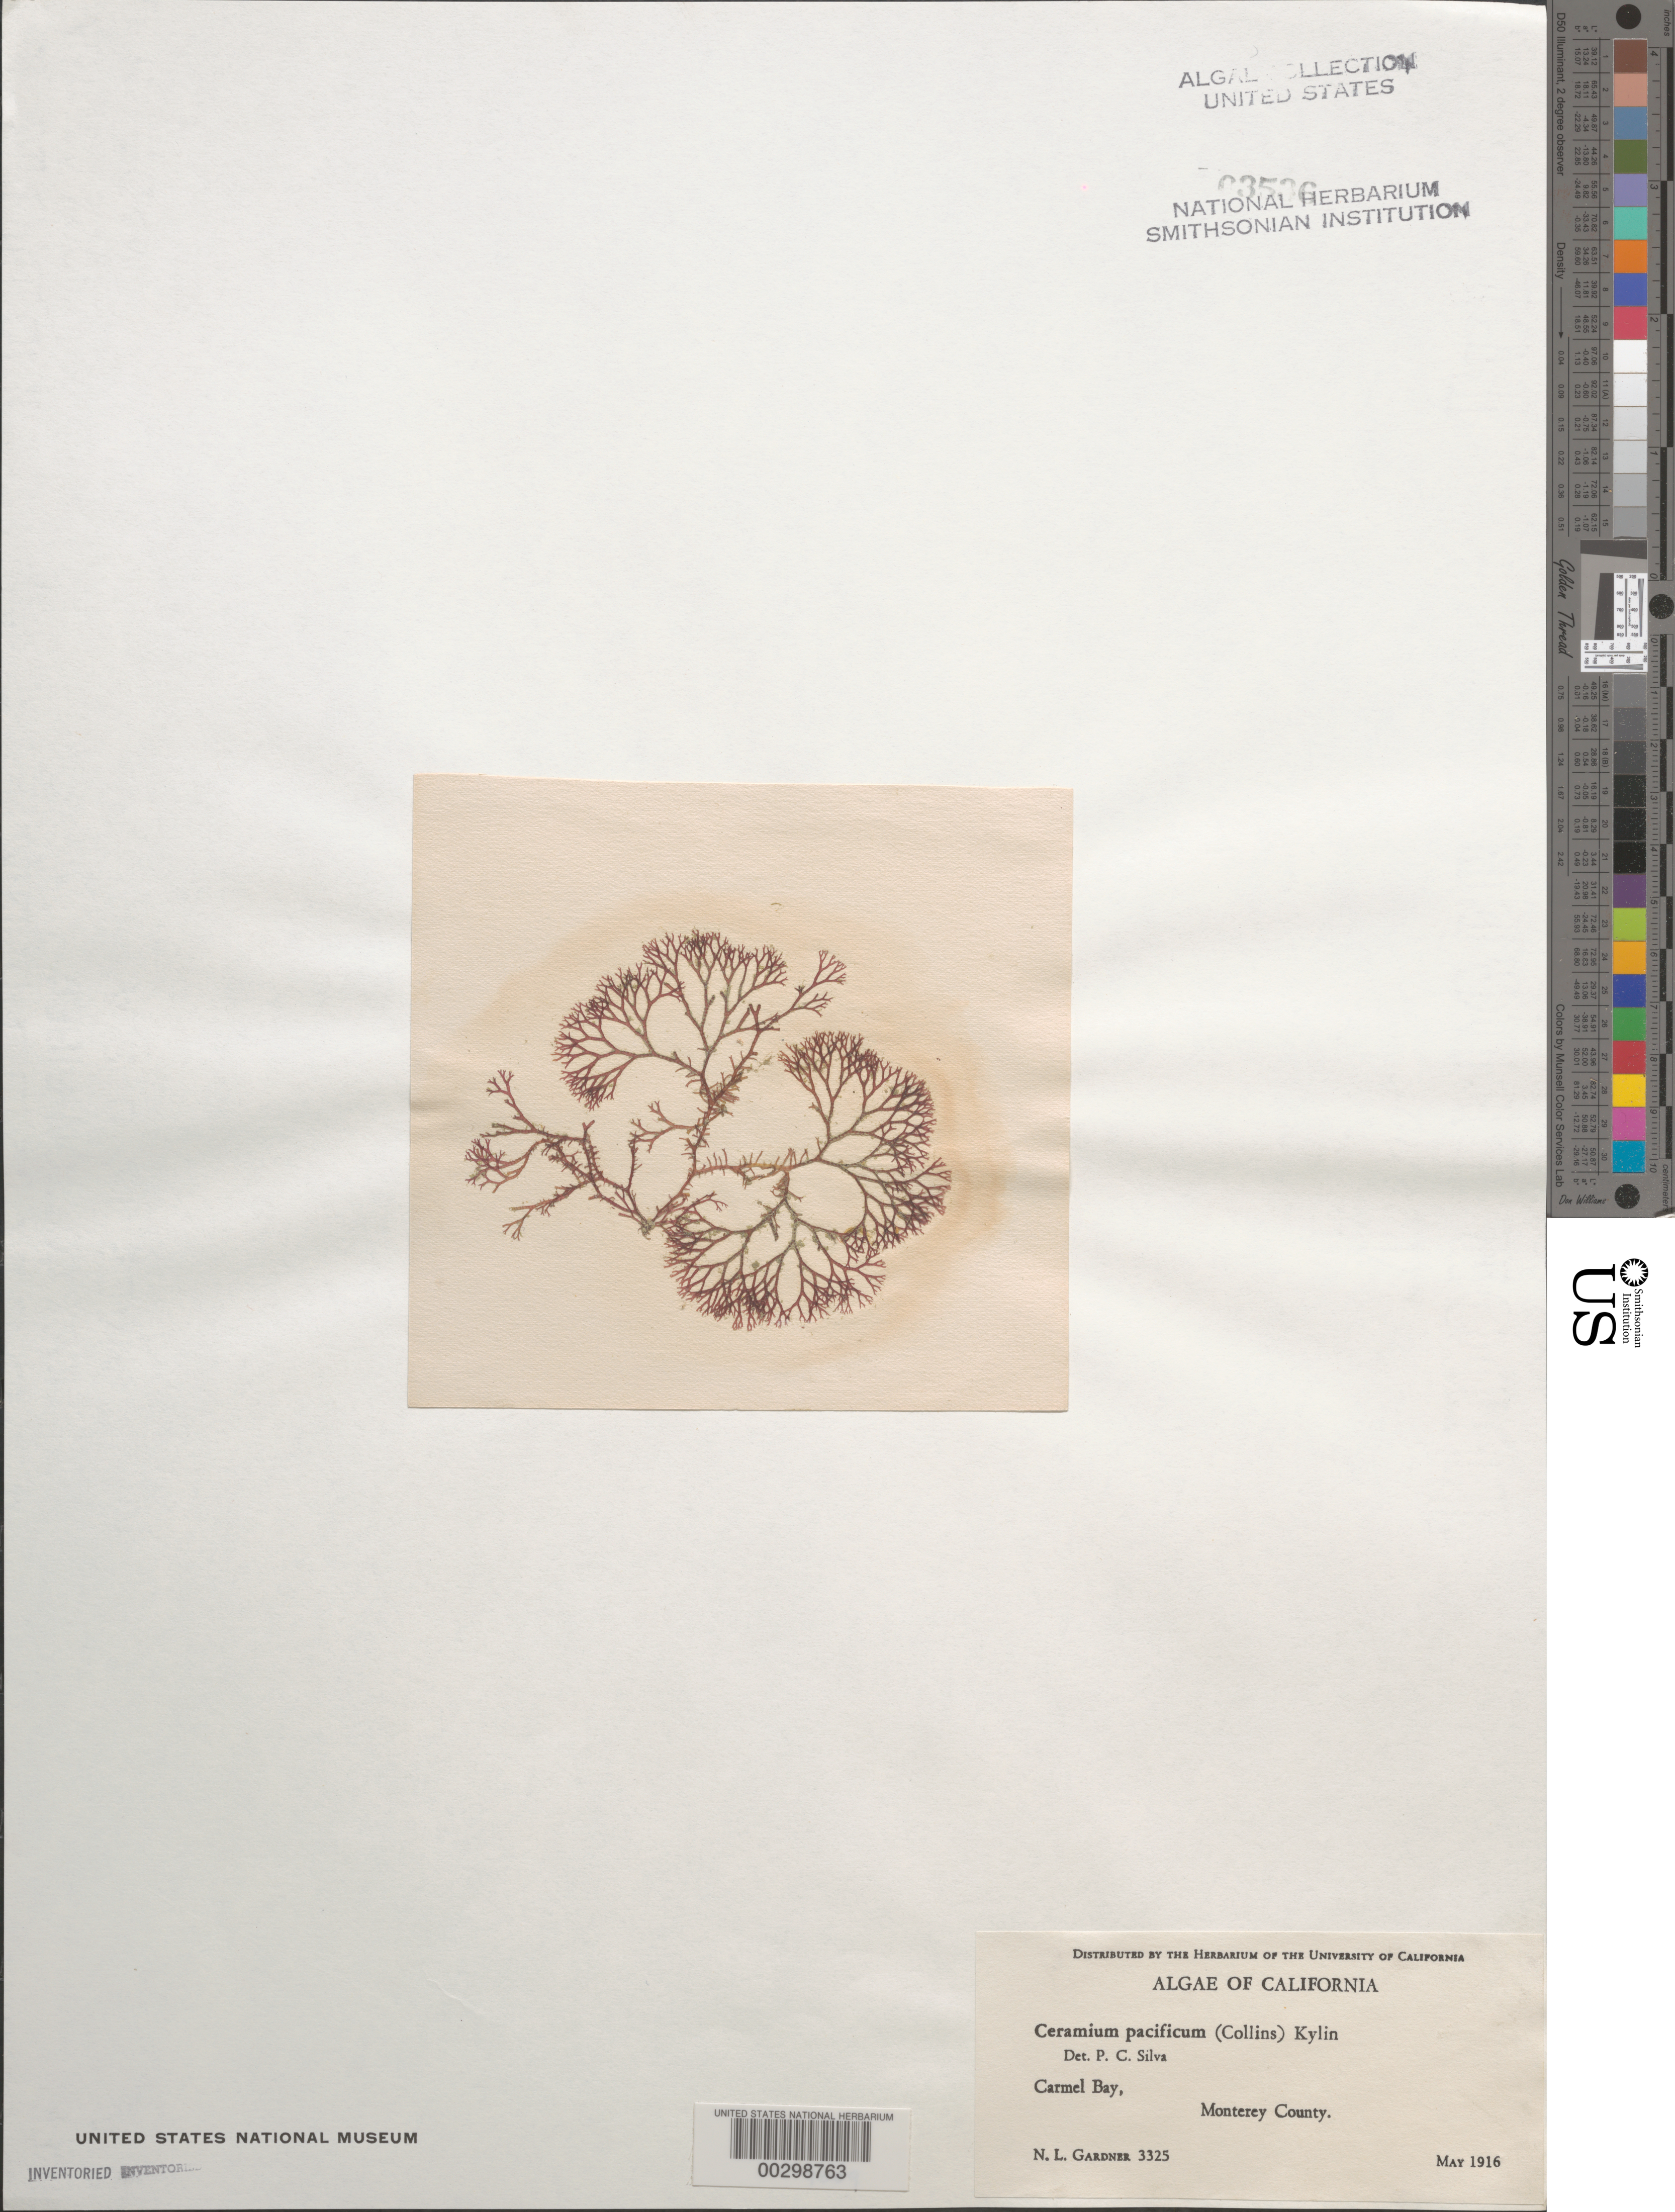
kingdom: Plantae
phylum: Rhodophyta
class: Florideophyceae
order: Ceramiales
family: Ceramiaceae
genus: Ceramium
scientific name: Ceramium pacificum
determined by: Silva, P. C.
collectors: N. Gardner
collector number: NLG 3325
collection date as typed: May 1916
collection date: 1916-05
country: United States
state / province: California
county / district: Monterey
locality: Carmel Bay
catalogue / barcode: US 3536